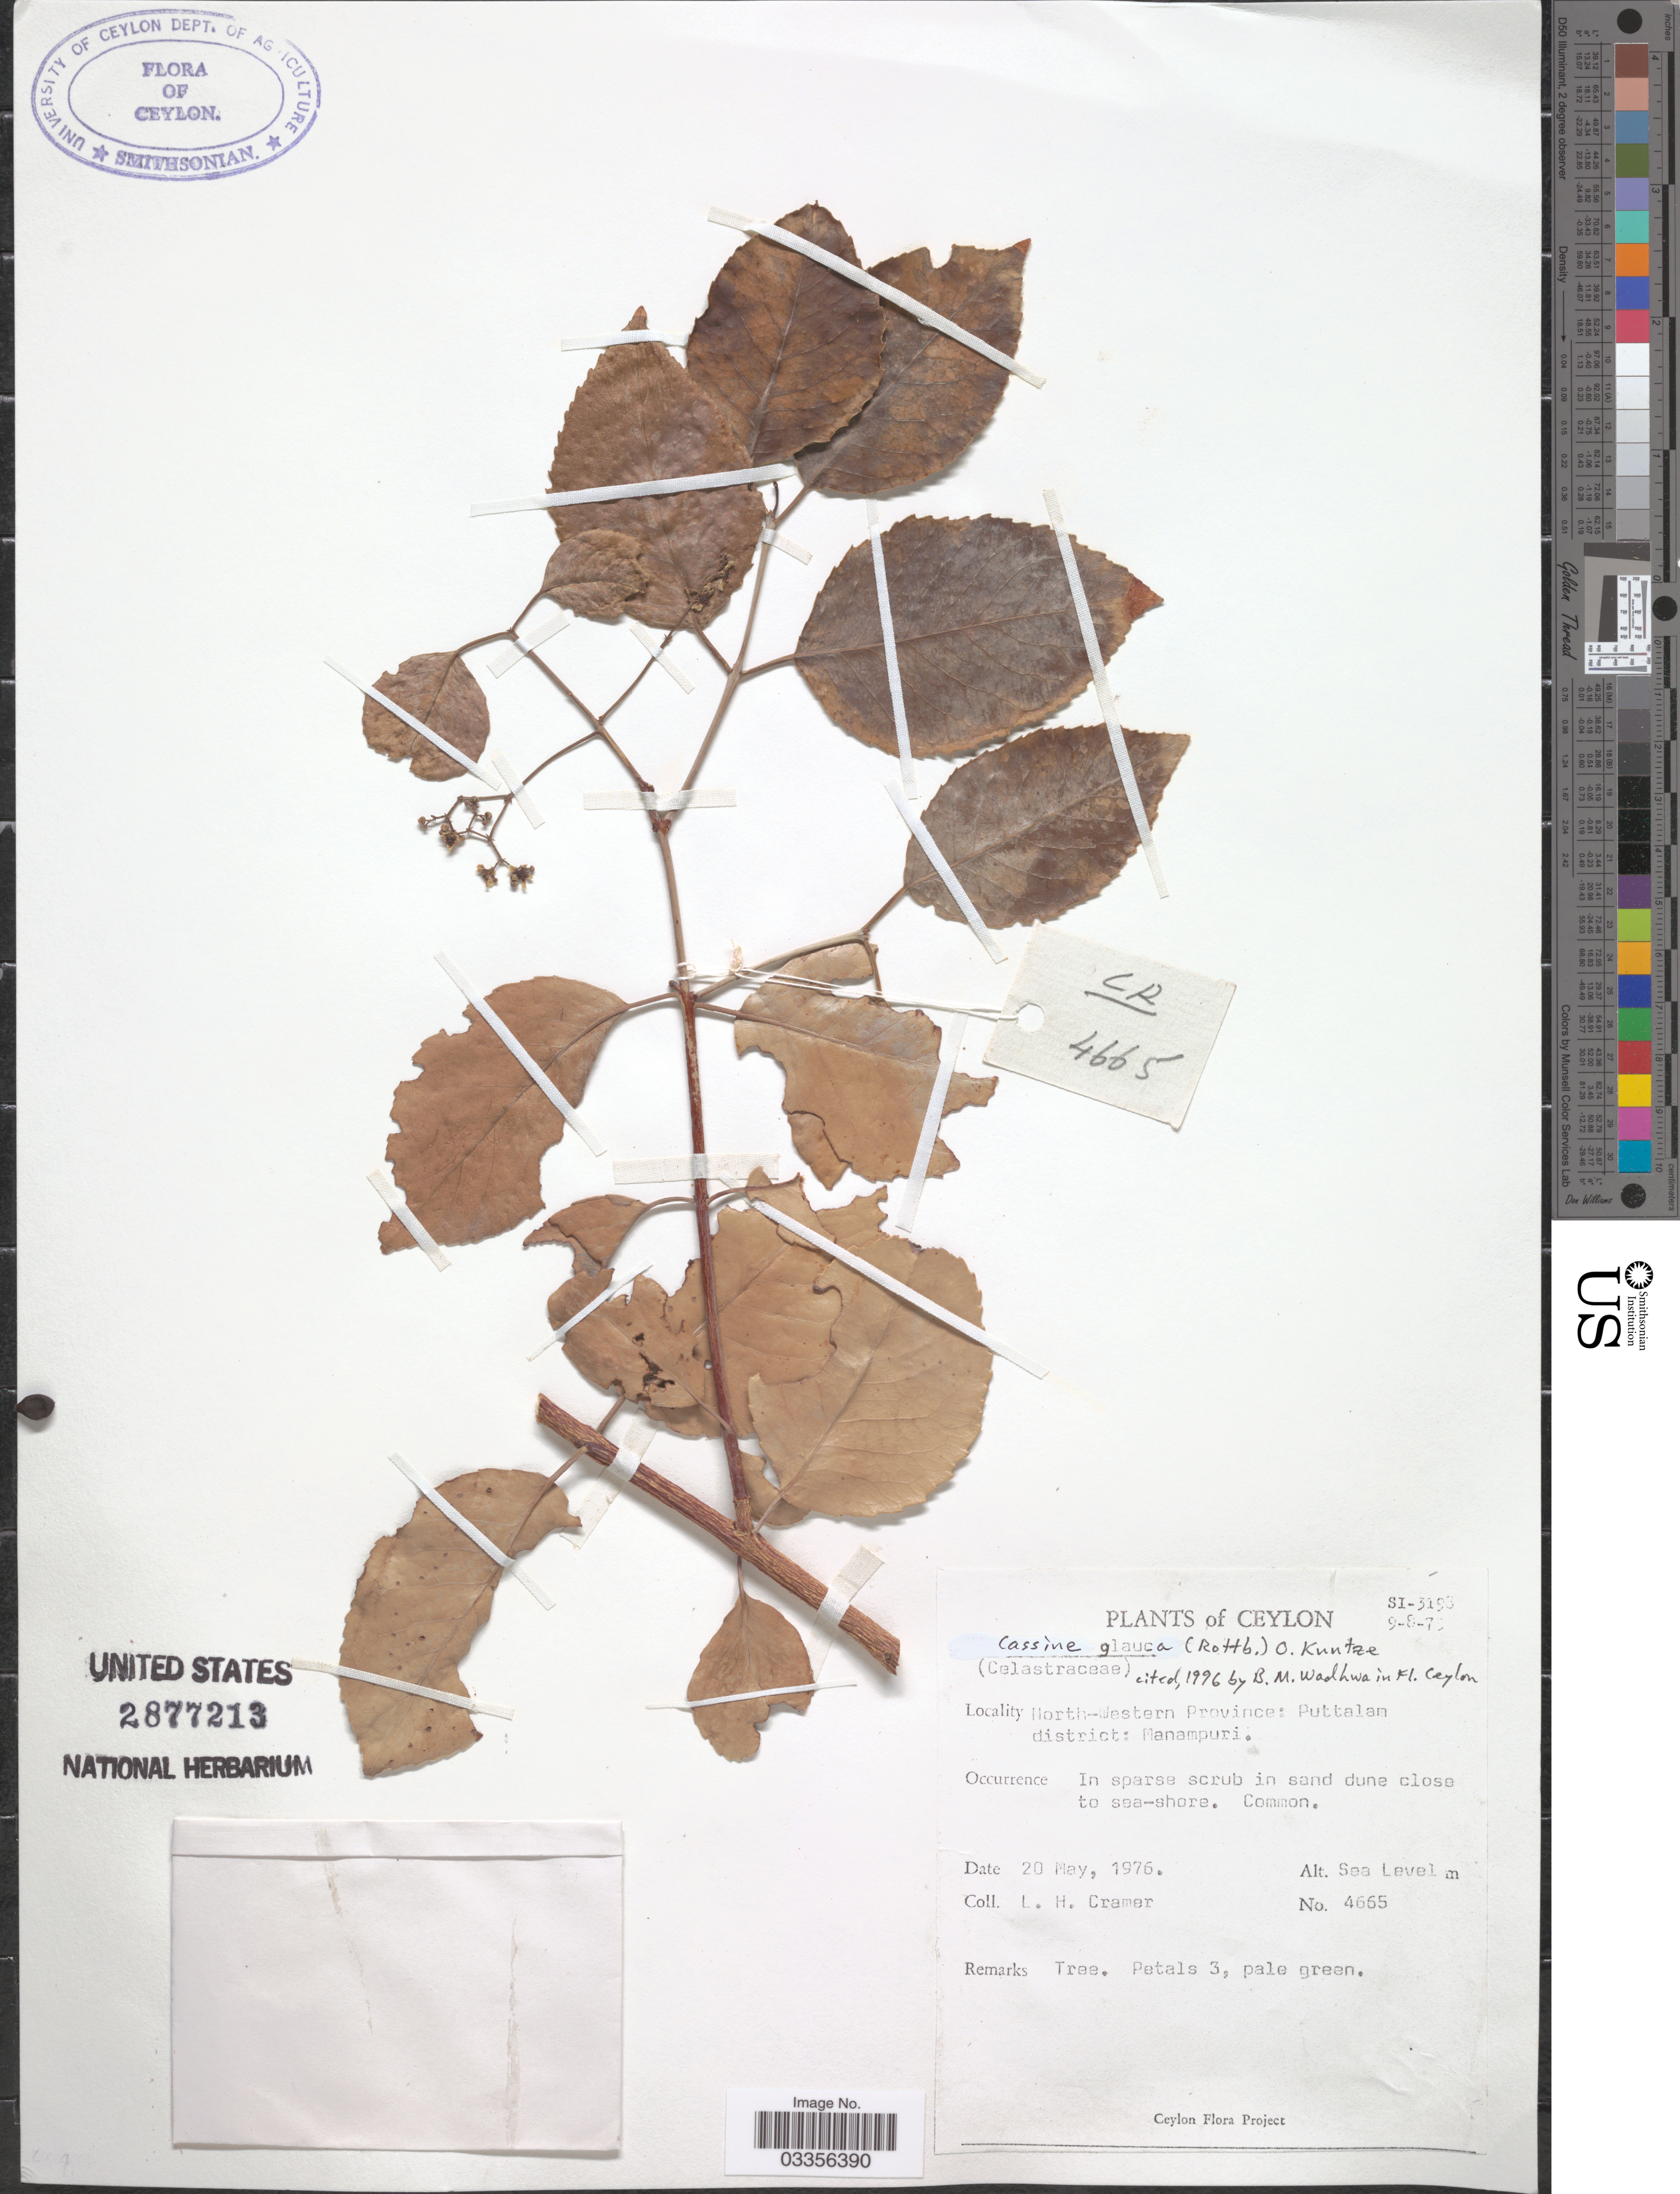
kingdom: Plantae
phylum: Tracheophyta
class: Magnoliopsida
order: Celastrales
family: Celastraceae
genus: Elaeodendron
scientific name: Elaeodendron glaucum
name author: (Rottb.) Pers.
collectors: L. H. Cramer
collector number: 4665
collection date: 1976-05-20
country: Sri Lanka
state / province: North Western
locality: Ceylon. Puttalam district: Manampuri.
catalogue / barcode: US 2877213